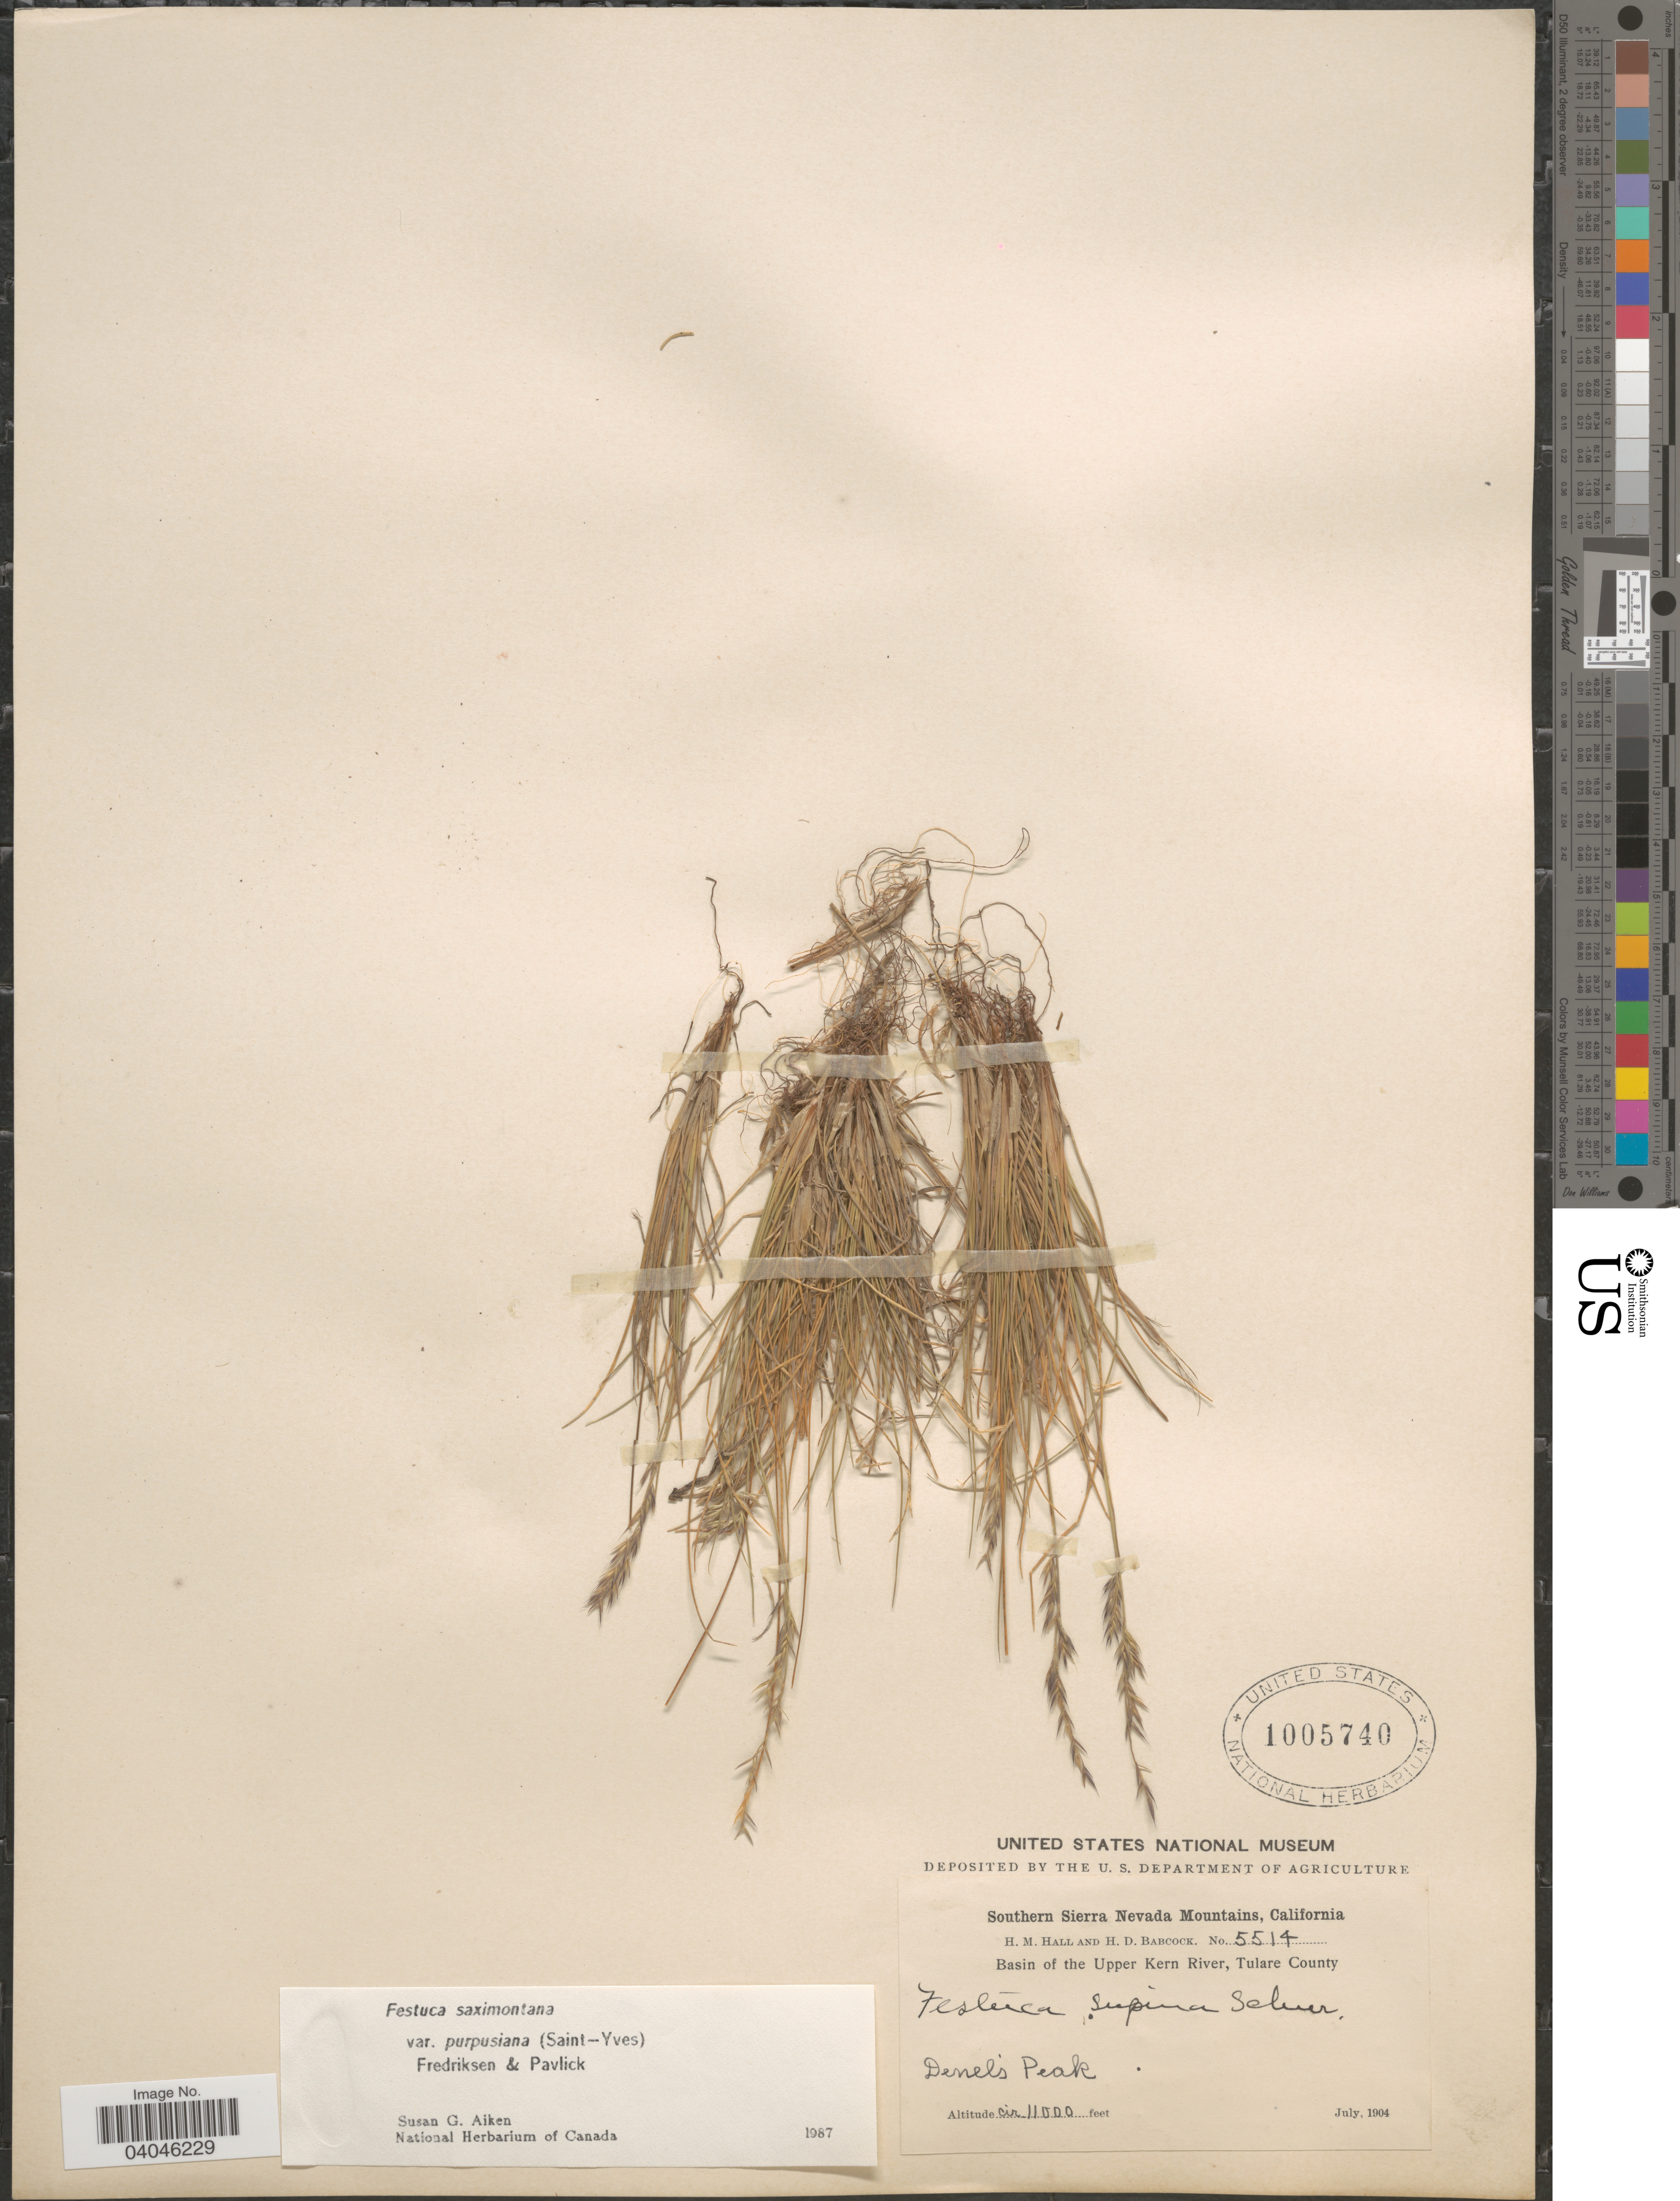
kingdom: Plantae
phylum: Tracheophyta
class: Liliopsida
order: Poales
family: Poaceae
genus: Festuca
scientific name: Festuca saximontana var. purpusiana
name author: (St.-Yves) Fred. & Pavlick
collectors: H. M. Hall & H. Babcock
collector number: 5514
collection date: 1904-07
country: United States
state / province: California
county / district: Tulare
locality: Southern Sierra Nevada Mountains. Basin of the Upper Kern River, Tulare County. Denel's Peak.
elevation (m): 3353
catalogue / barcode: US 1005740